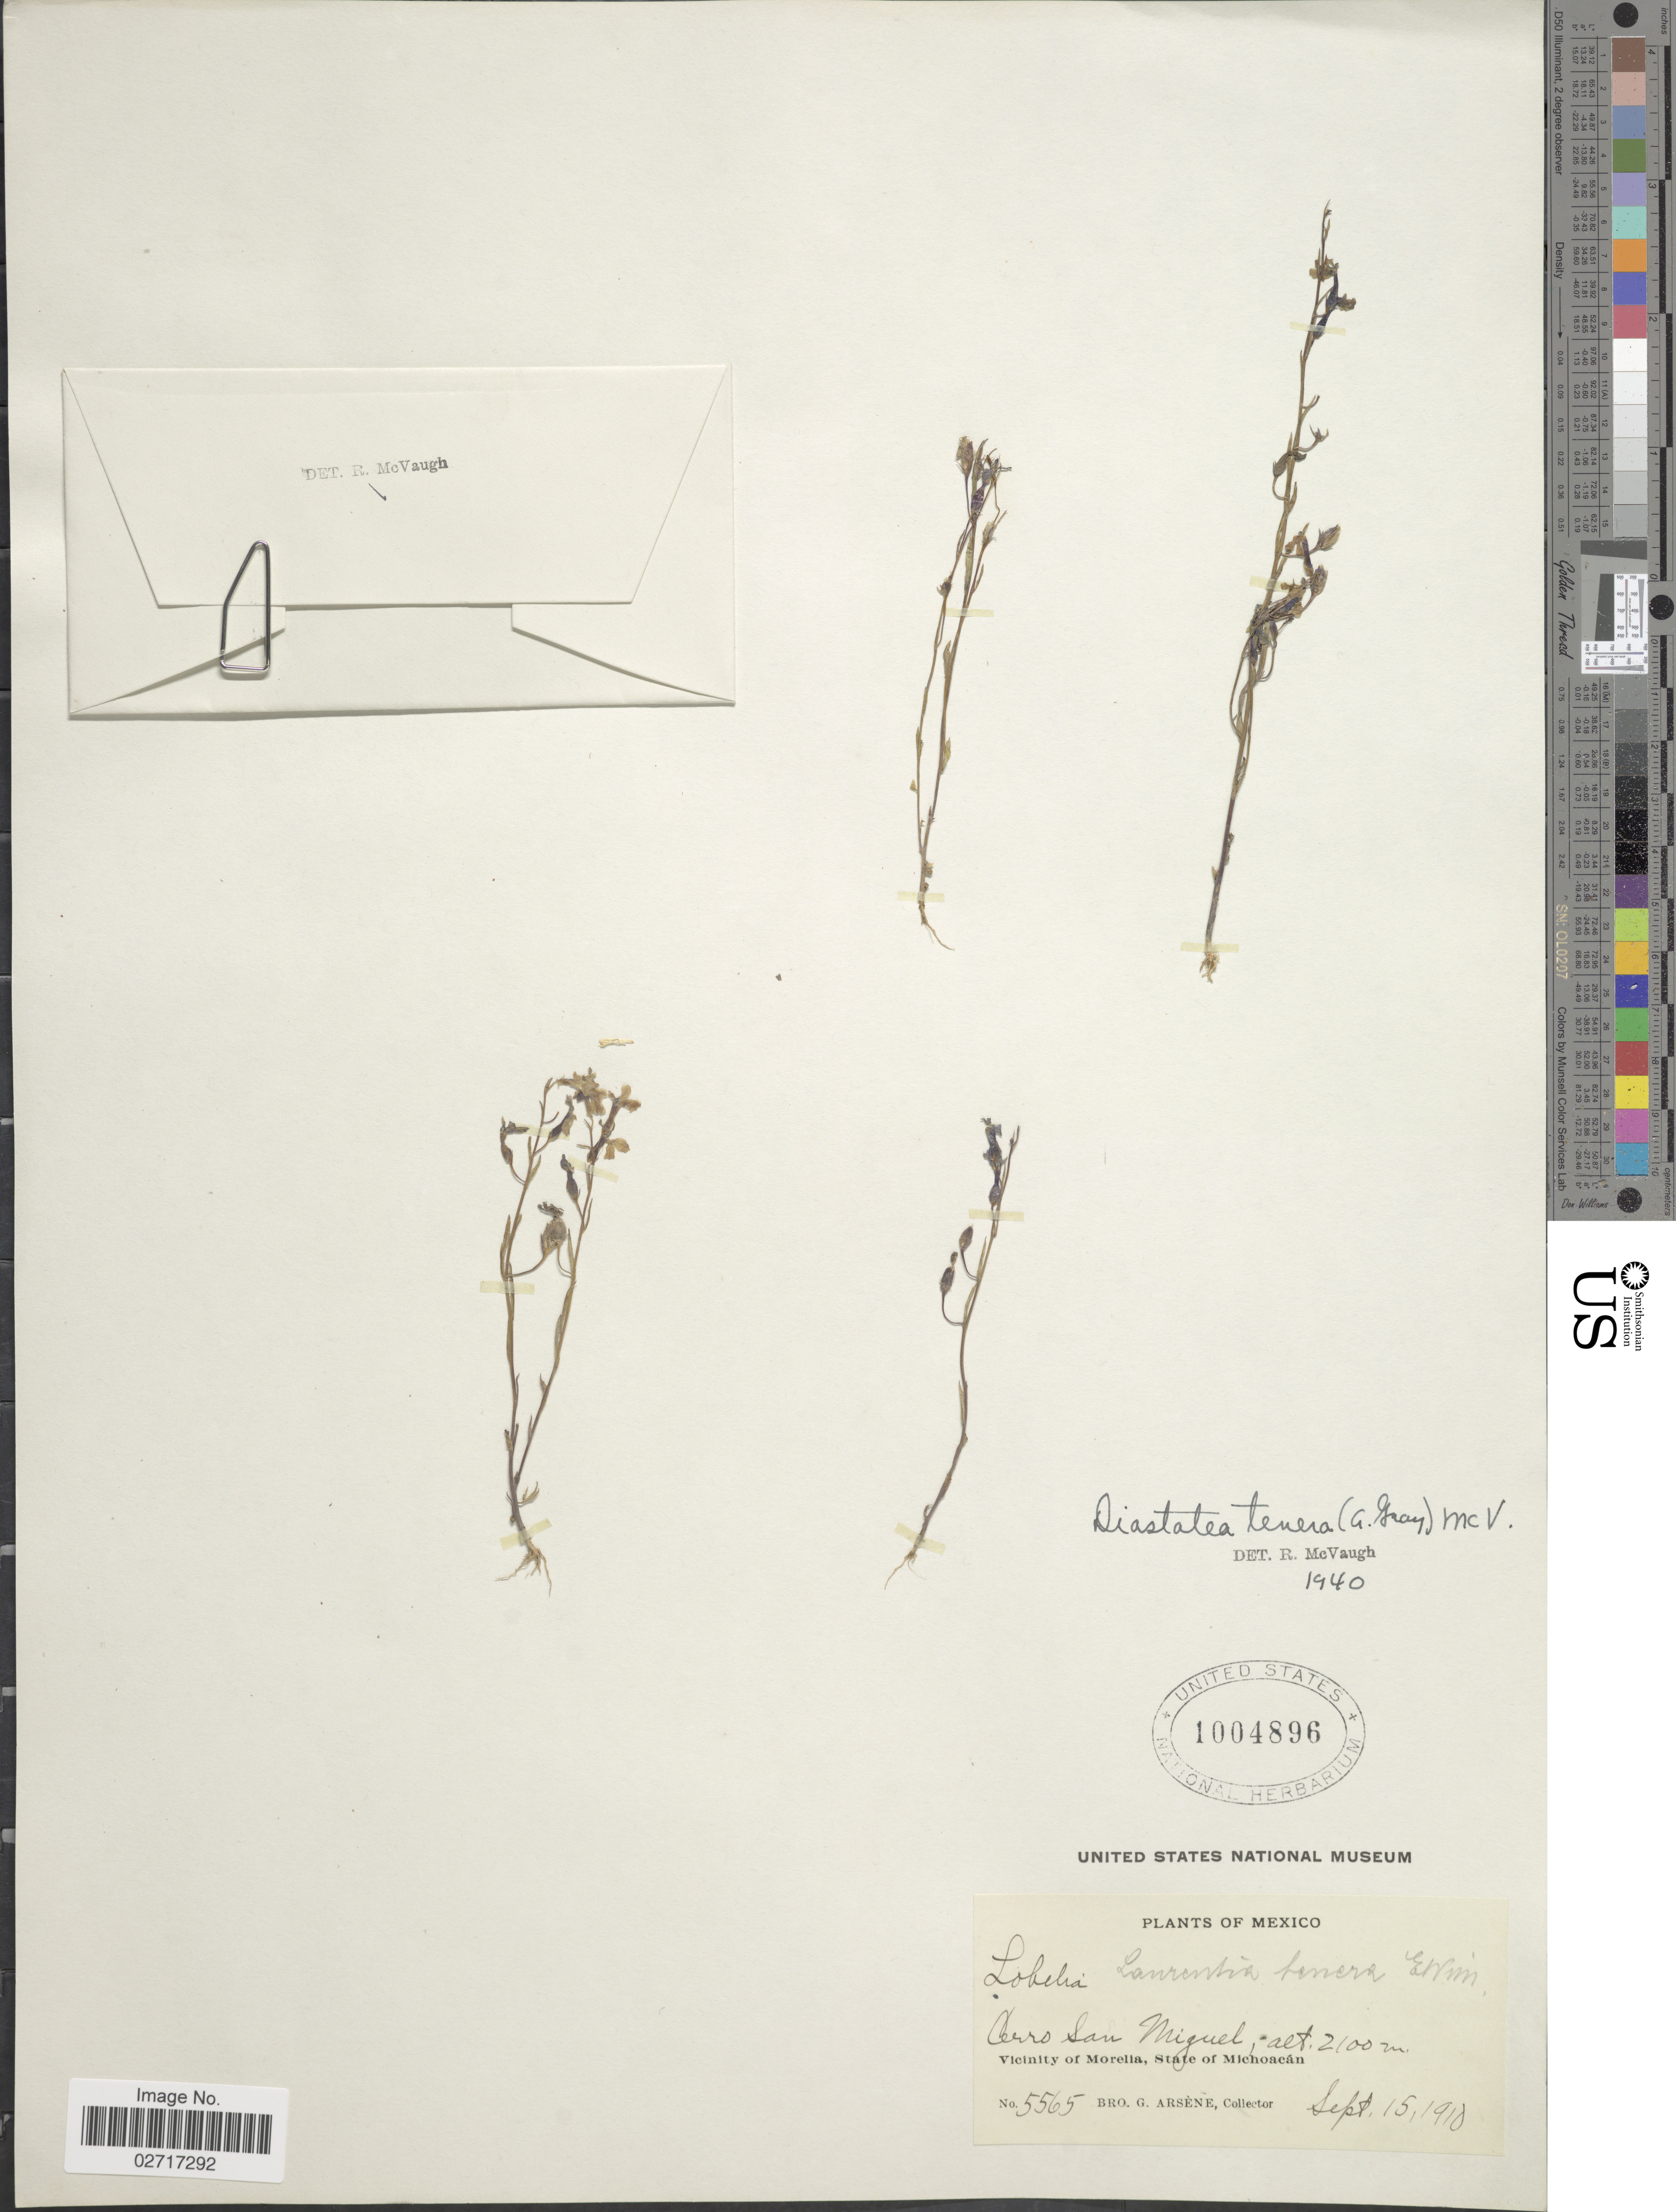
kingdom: Plantae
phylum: Tracheophyta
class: Magnoliopsida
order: Asterales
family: Campanulaceae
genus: Diastatea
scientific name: Diastatea tenera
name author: (A. Gray) McVaugh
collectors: Bro. G. Arsène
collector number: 5565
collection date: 1910-09-15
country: Mexico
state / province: Michoacán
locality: Cerro San Miguel. Vicinity of Morelia.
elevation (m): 2100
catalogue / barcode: US 1004896